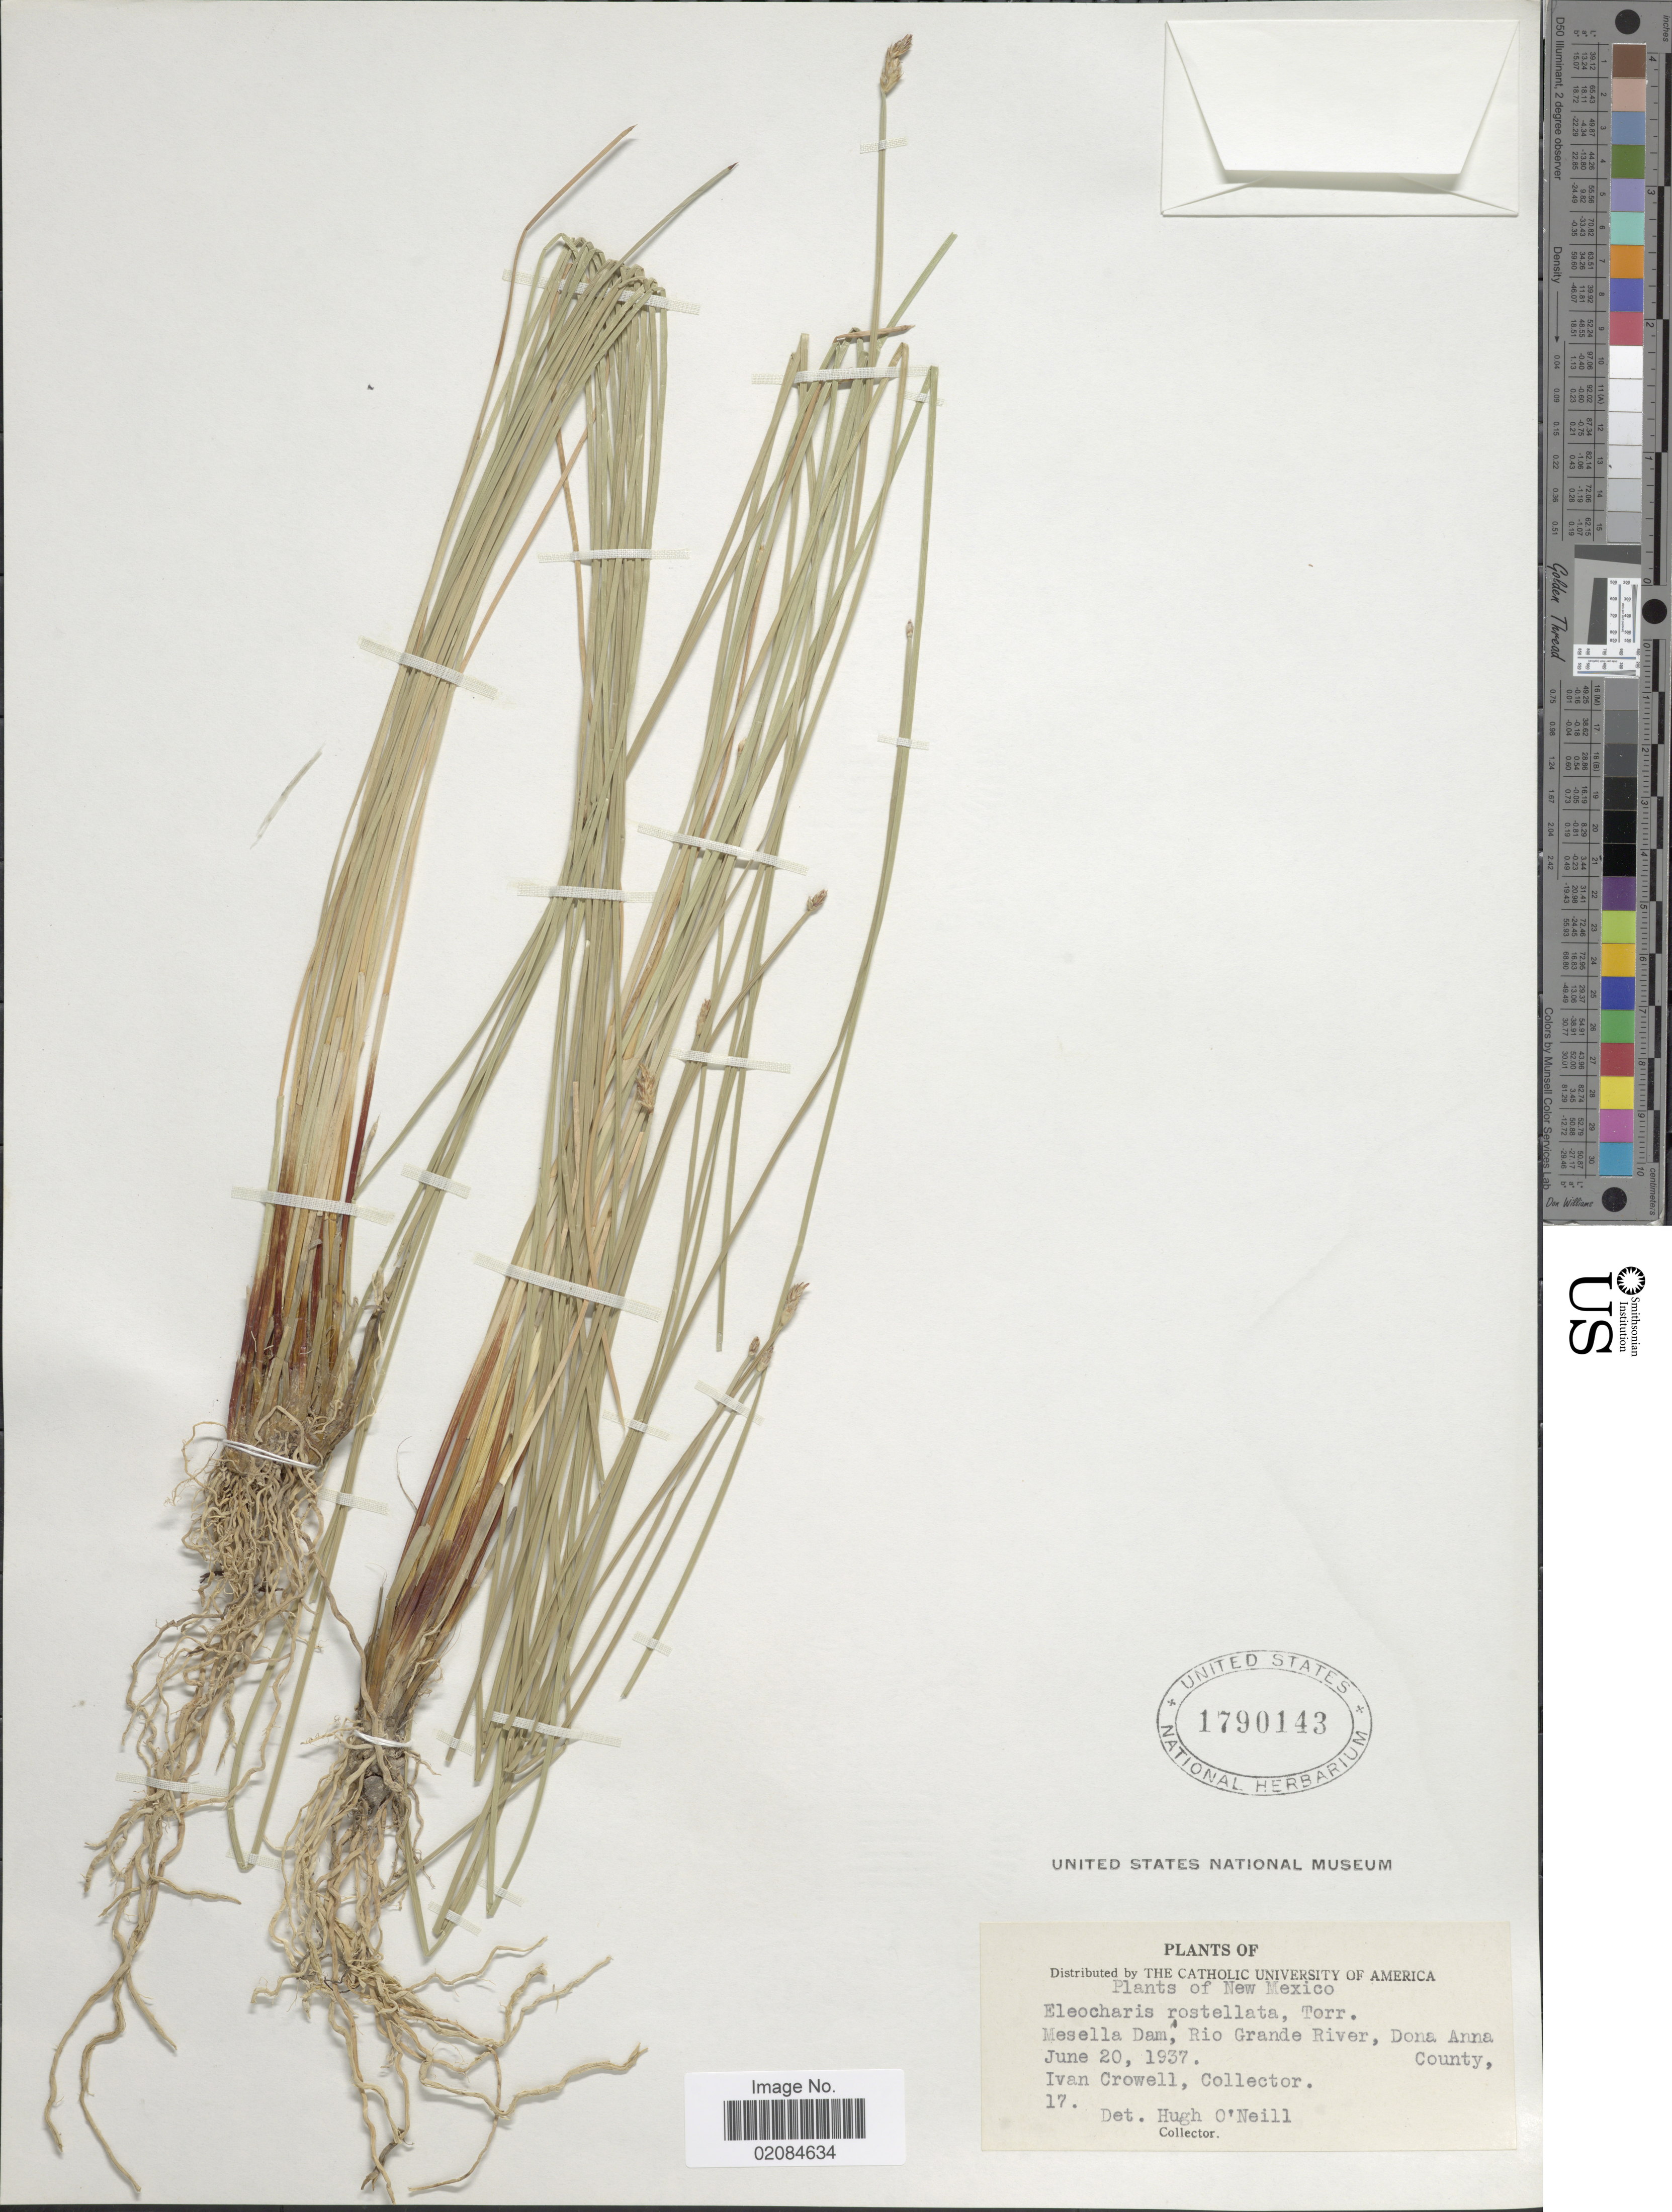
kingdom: Plantae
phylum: Tracheophyta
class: Liliopsida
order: Poales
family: Cyperaceae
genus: Eleocharis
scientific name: Eleocharis rostellata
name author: (Torr.) Torr.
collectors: I. Crowell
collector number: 17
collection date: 1937-06-20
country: United States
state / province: New Mexico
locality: Mesella Dam, Rio Grande River, Dona Anna County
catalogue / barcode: US 1790143